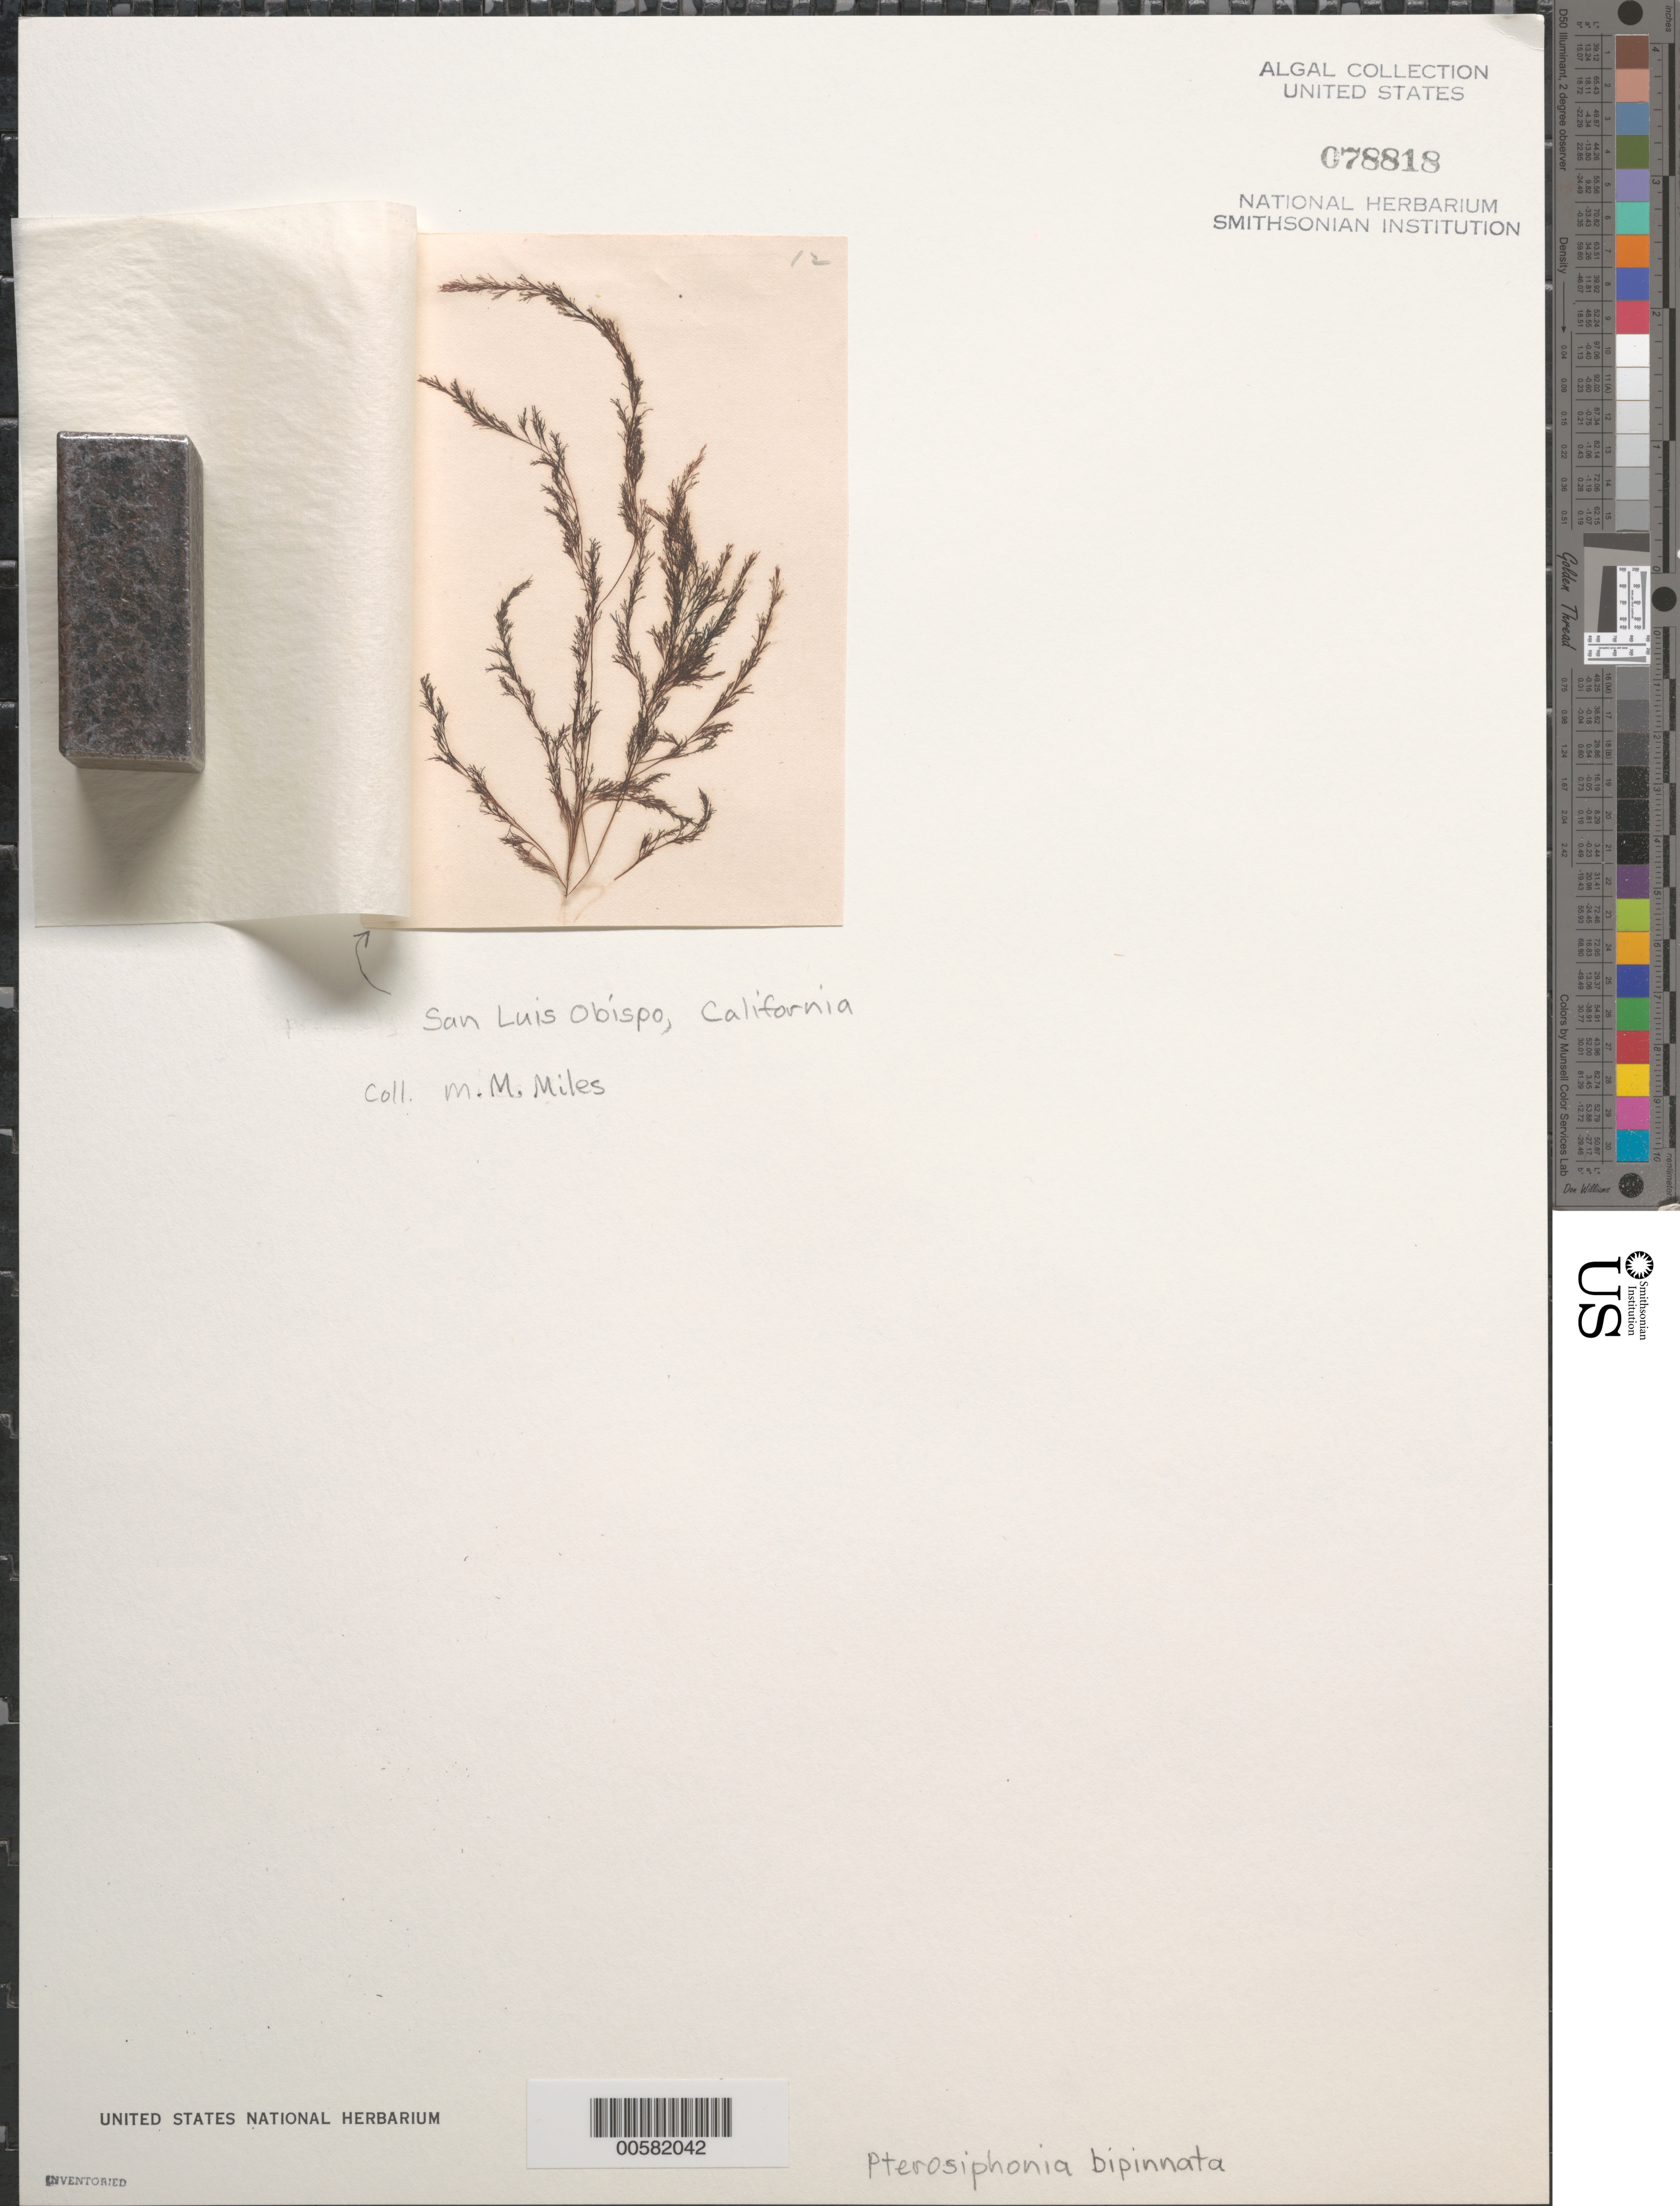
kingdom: Plantae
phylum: Rhodophyta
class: Florideophyceae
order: Ceramiales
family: Rhodomelaceae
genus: Savoiea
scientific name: Savoiea bipinnata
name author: (Postels & Rupr.) M.J. Wynne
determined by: Algae name updating Project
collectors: M. Miles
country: United States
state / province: California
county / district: San Luis Obispo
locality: San Luis Obispo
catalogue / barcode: US 78818